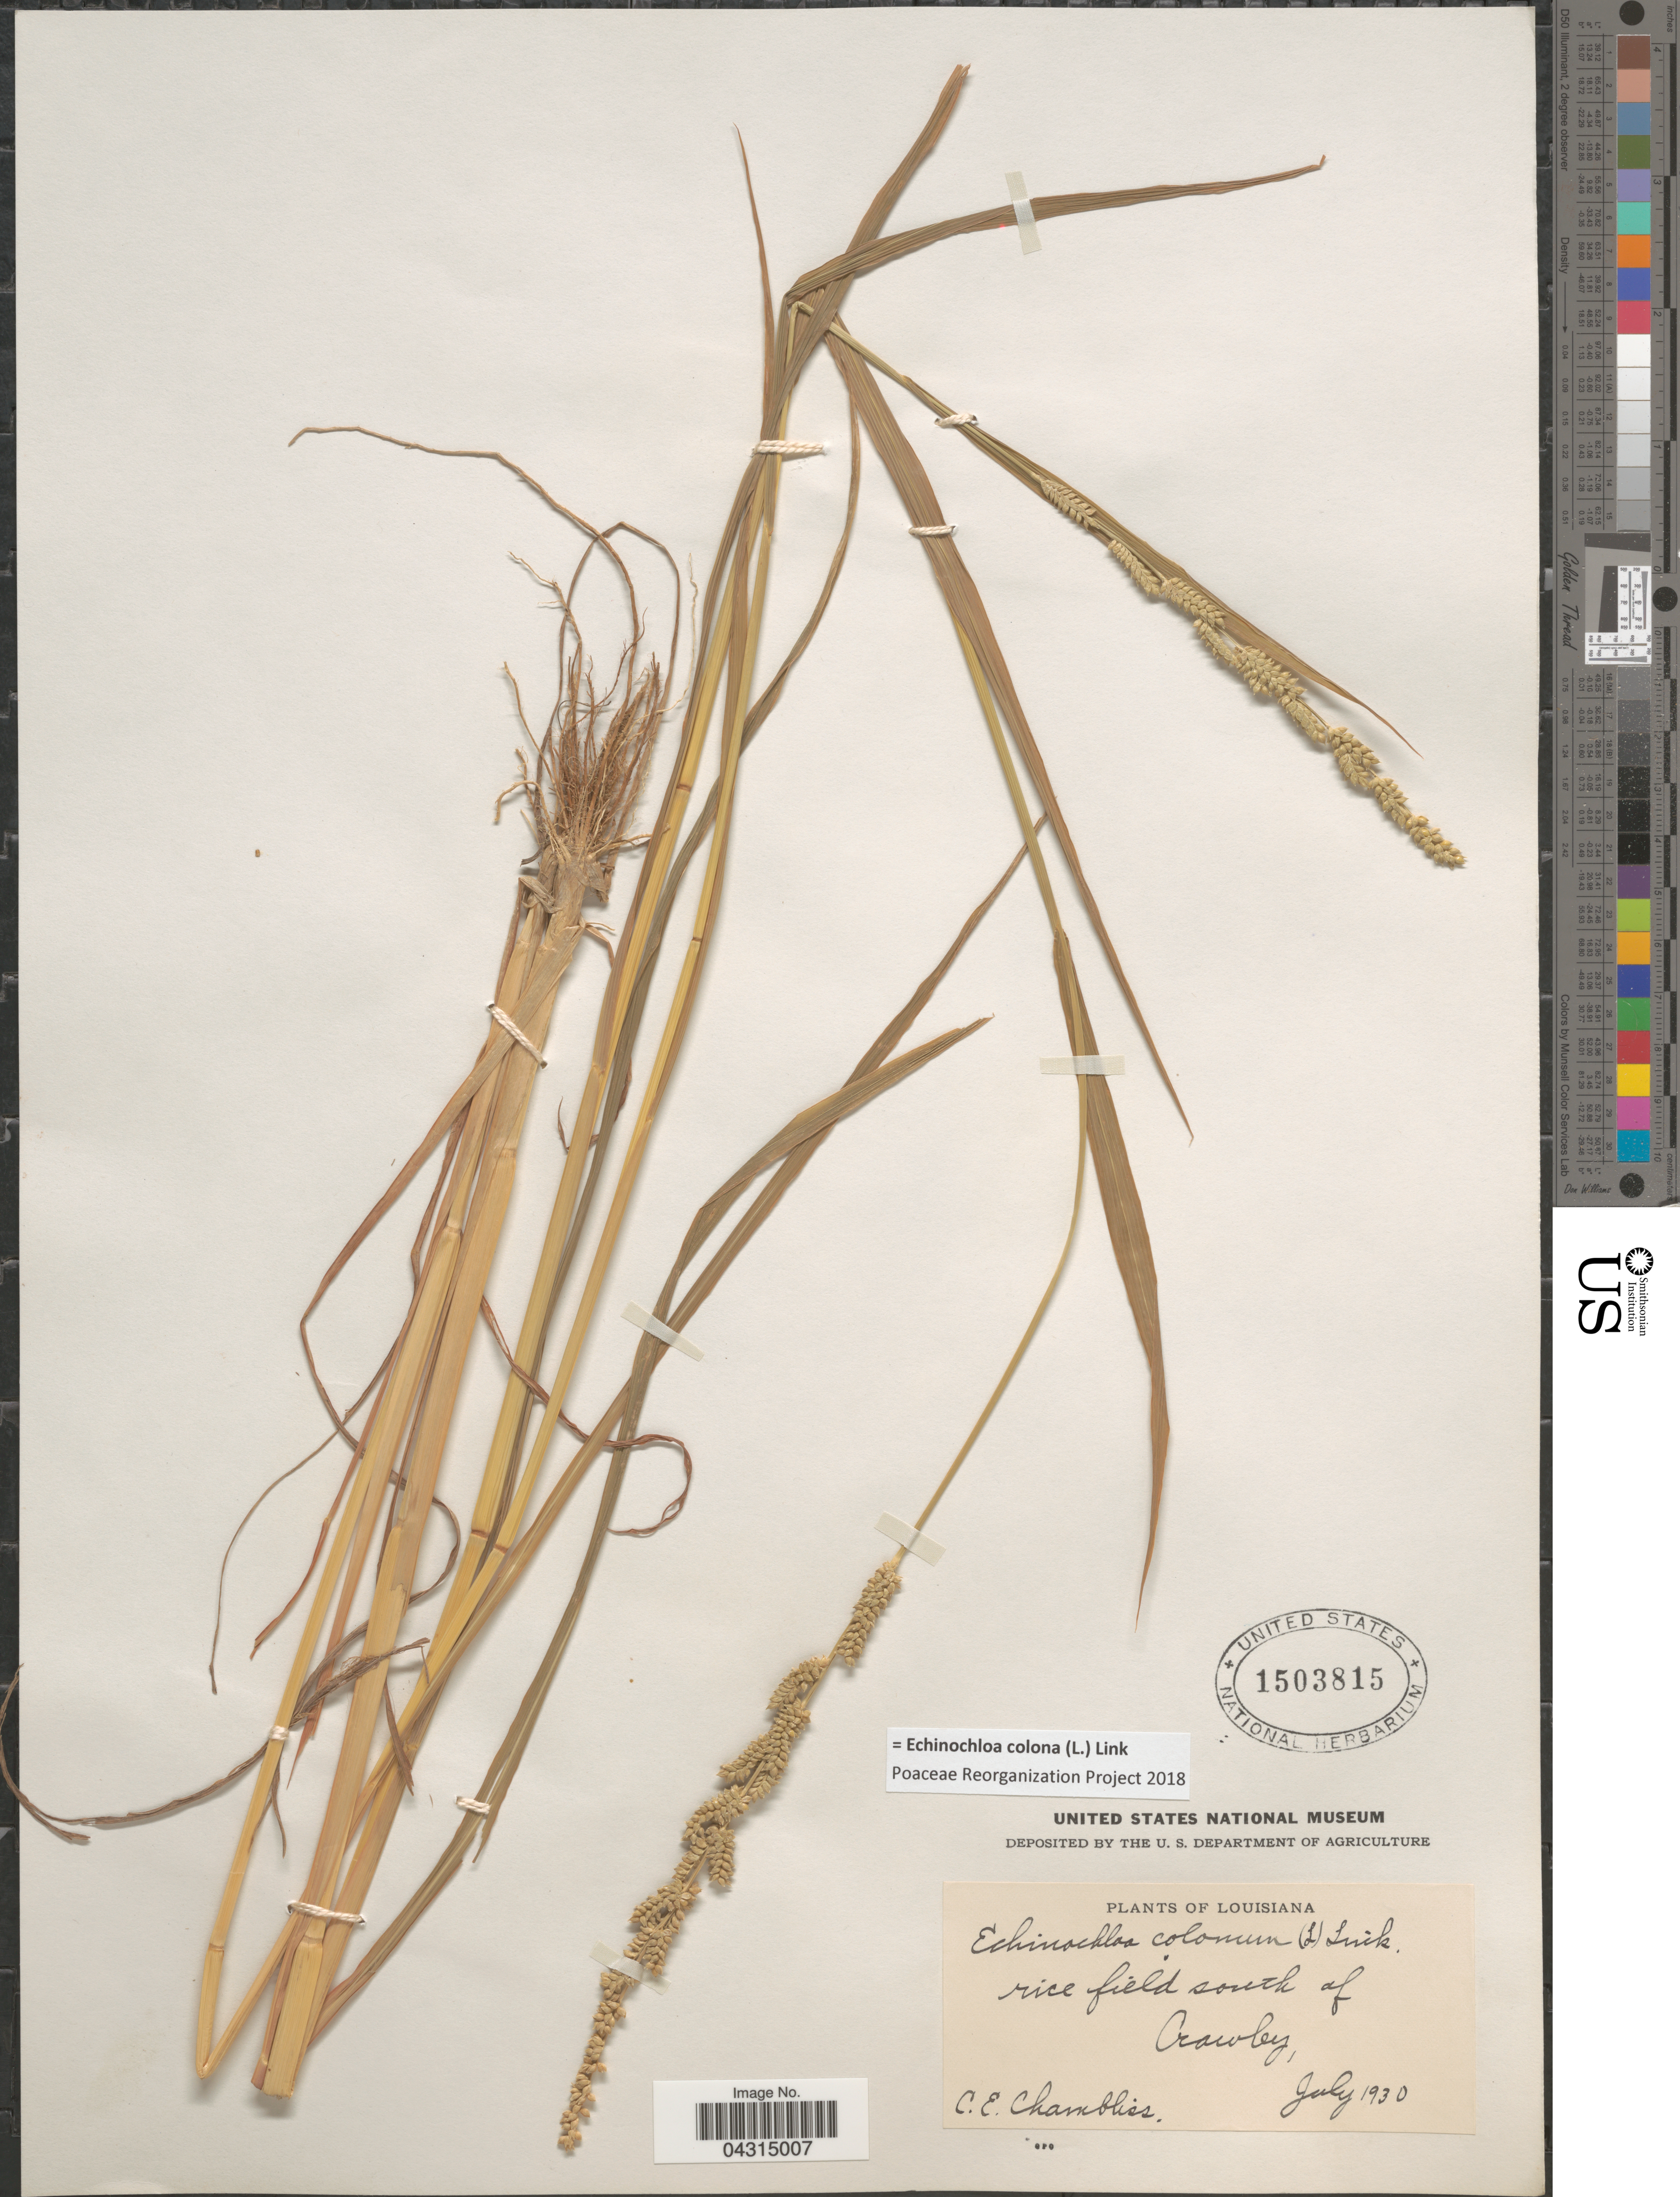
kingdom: Plantae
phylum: Tracheophyta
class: Liliopsida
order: Poales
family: Poaceae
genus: Echinochloa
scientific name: Echinochloa colona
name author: (L.) Link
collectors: C. Chambliss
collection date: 1930-07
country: United States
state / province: Louisiana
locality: Rice field south of Crawley.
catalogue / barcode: US 1503815